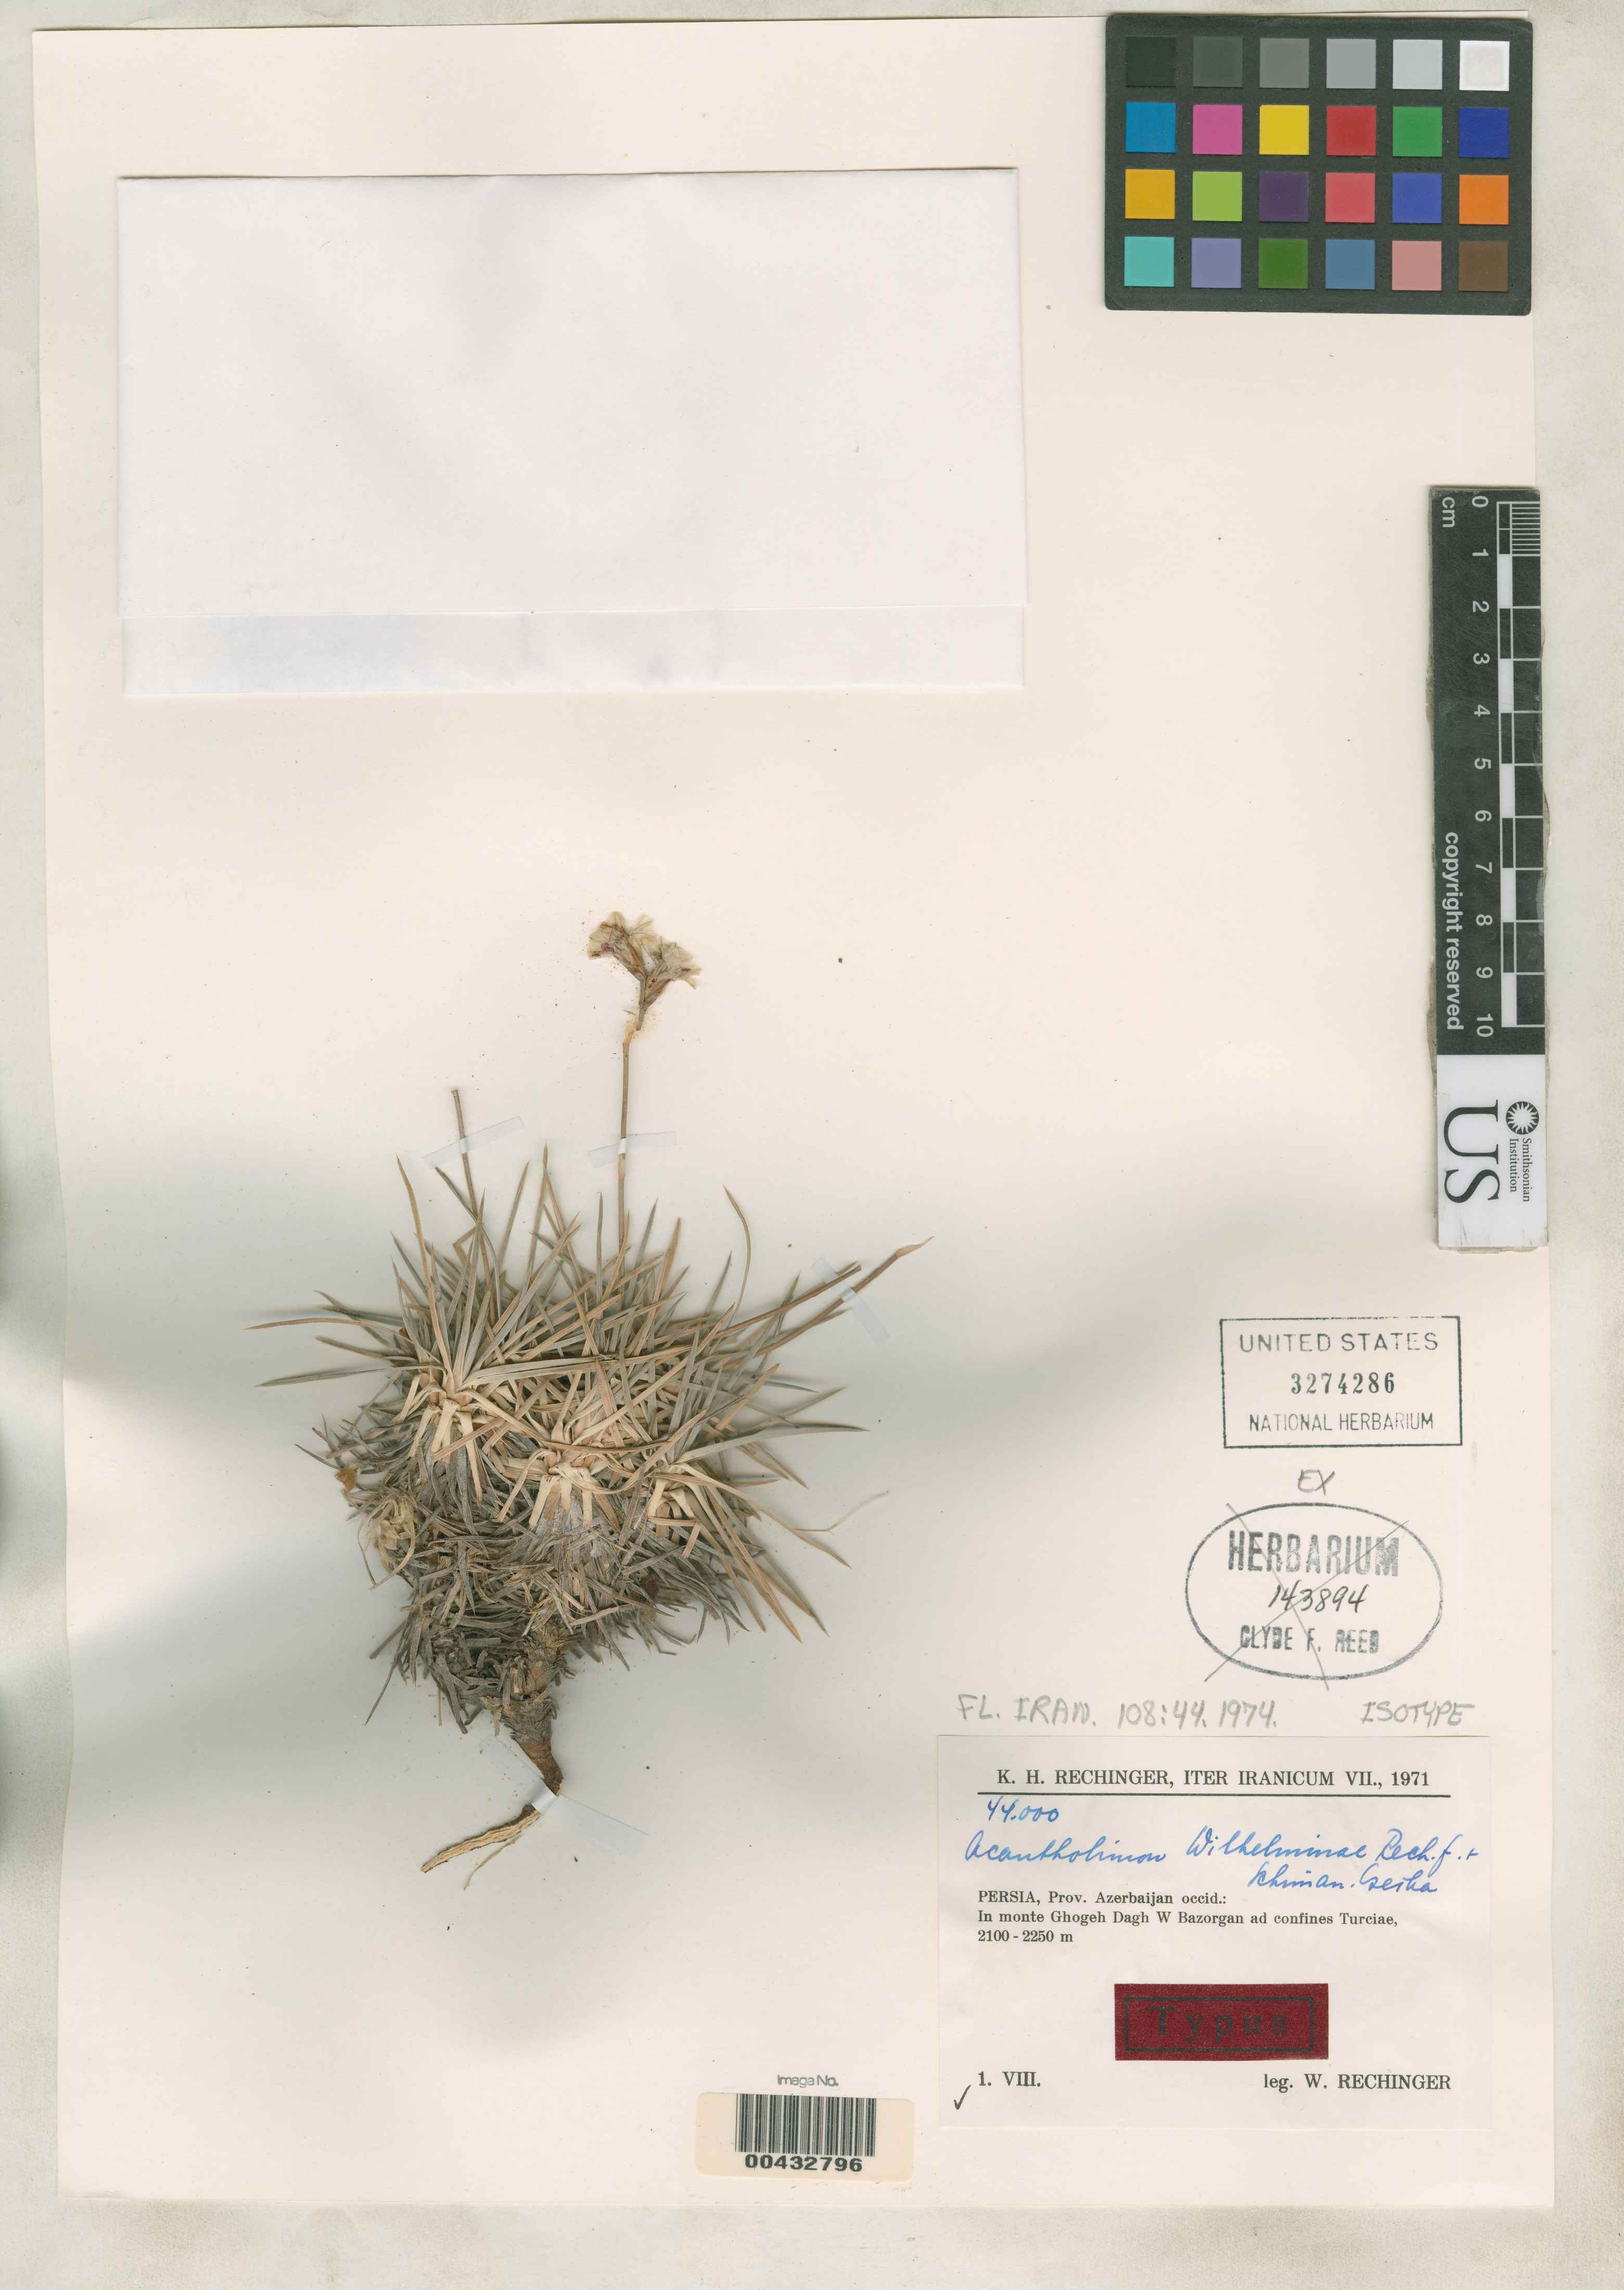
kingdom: Plantae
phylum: Tracheophyta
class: Magnoliopsida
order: Caryophyllales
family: Plumbaginaceae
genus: Acantholimon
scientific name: Acantholimon wilhelminae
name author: Rech. f. & Schiman-Czeika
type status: Isotype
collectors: W. Rechinger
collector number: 44000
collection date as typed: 01 Aug 1971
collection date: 1971-08-01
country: Iran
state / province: East Azerbaijan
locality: Monte Ghogehdagh w Bazorgan ad confines Turciae.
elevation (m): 2100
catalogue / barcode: US 3274286